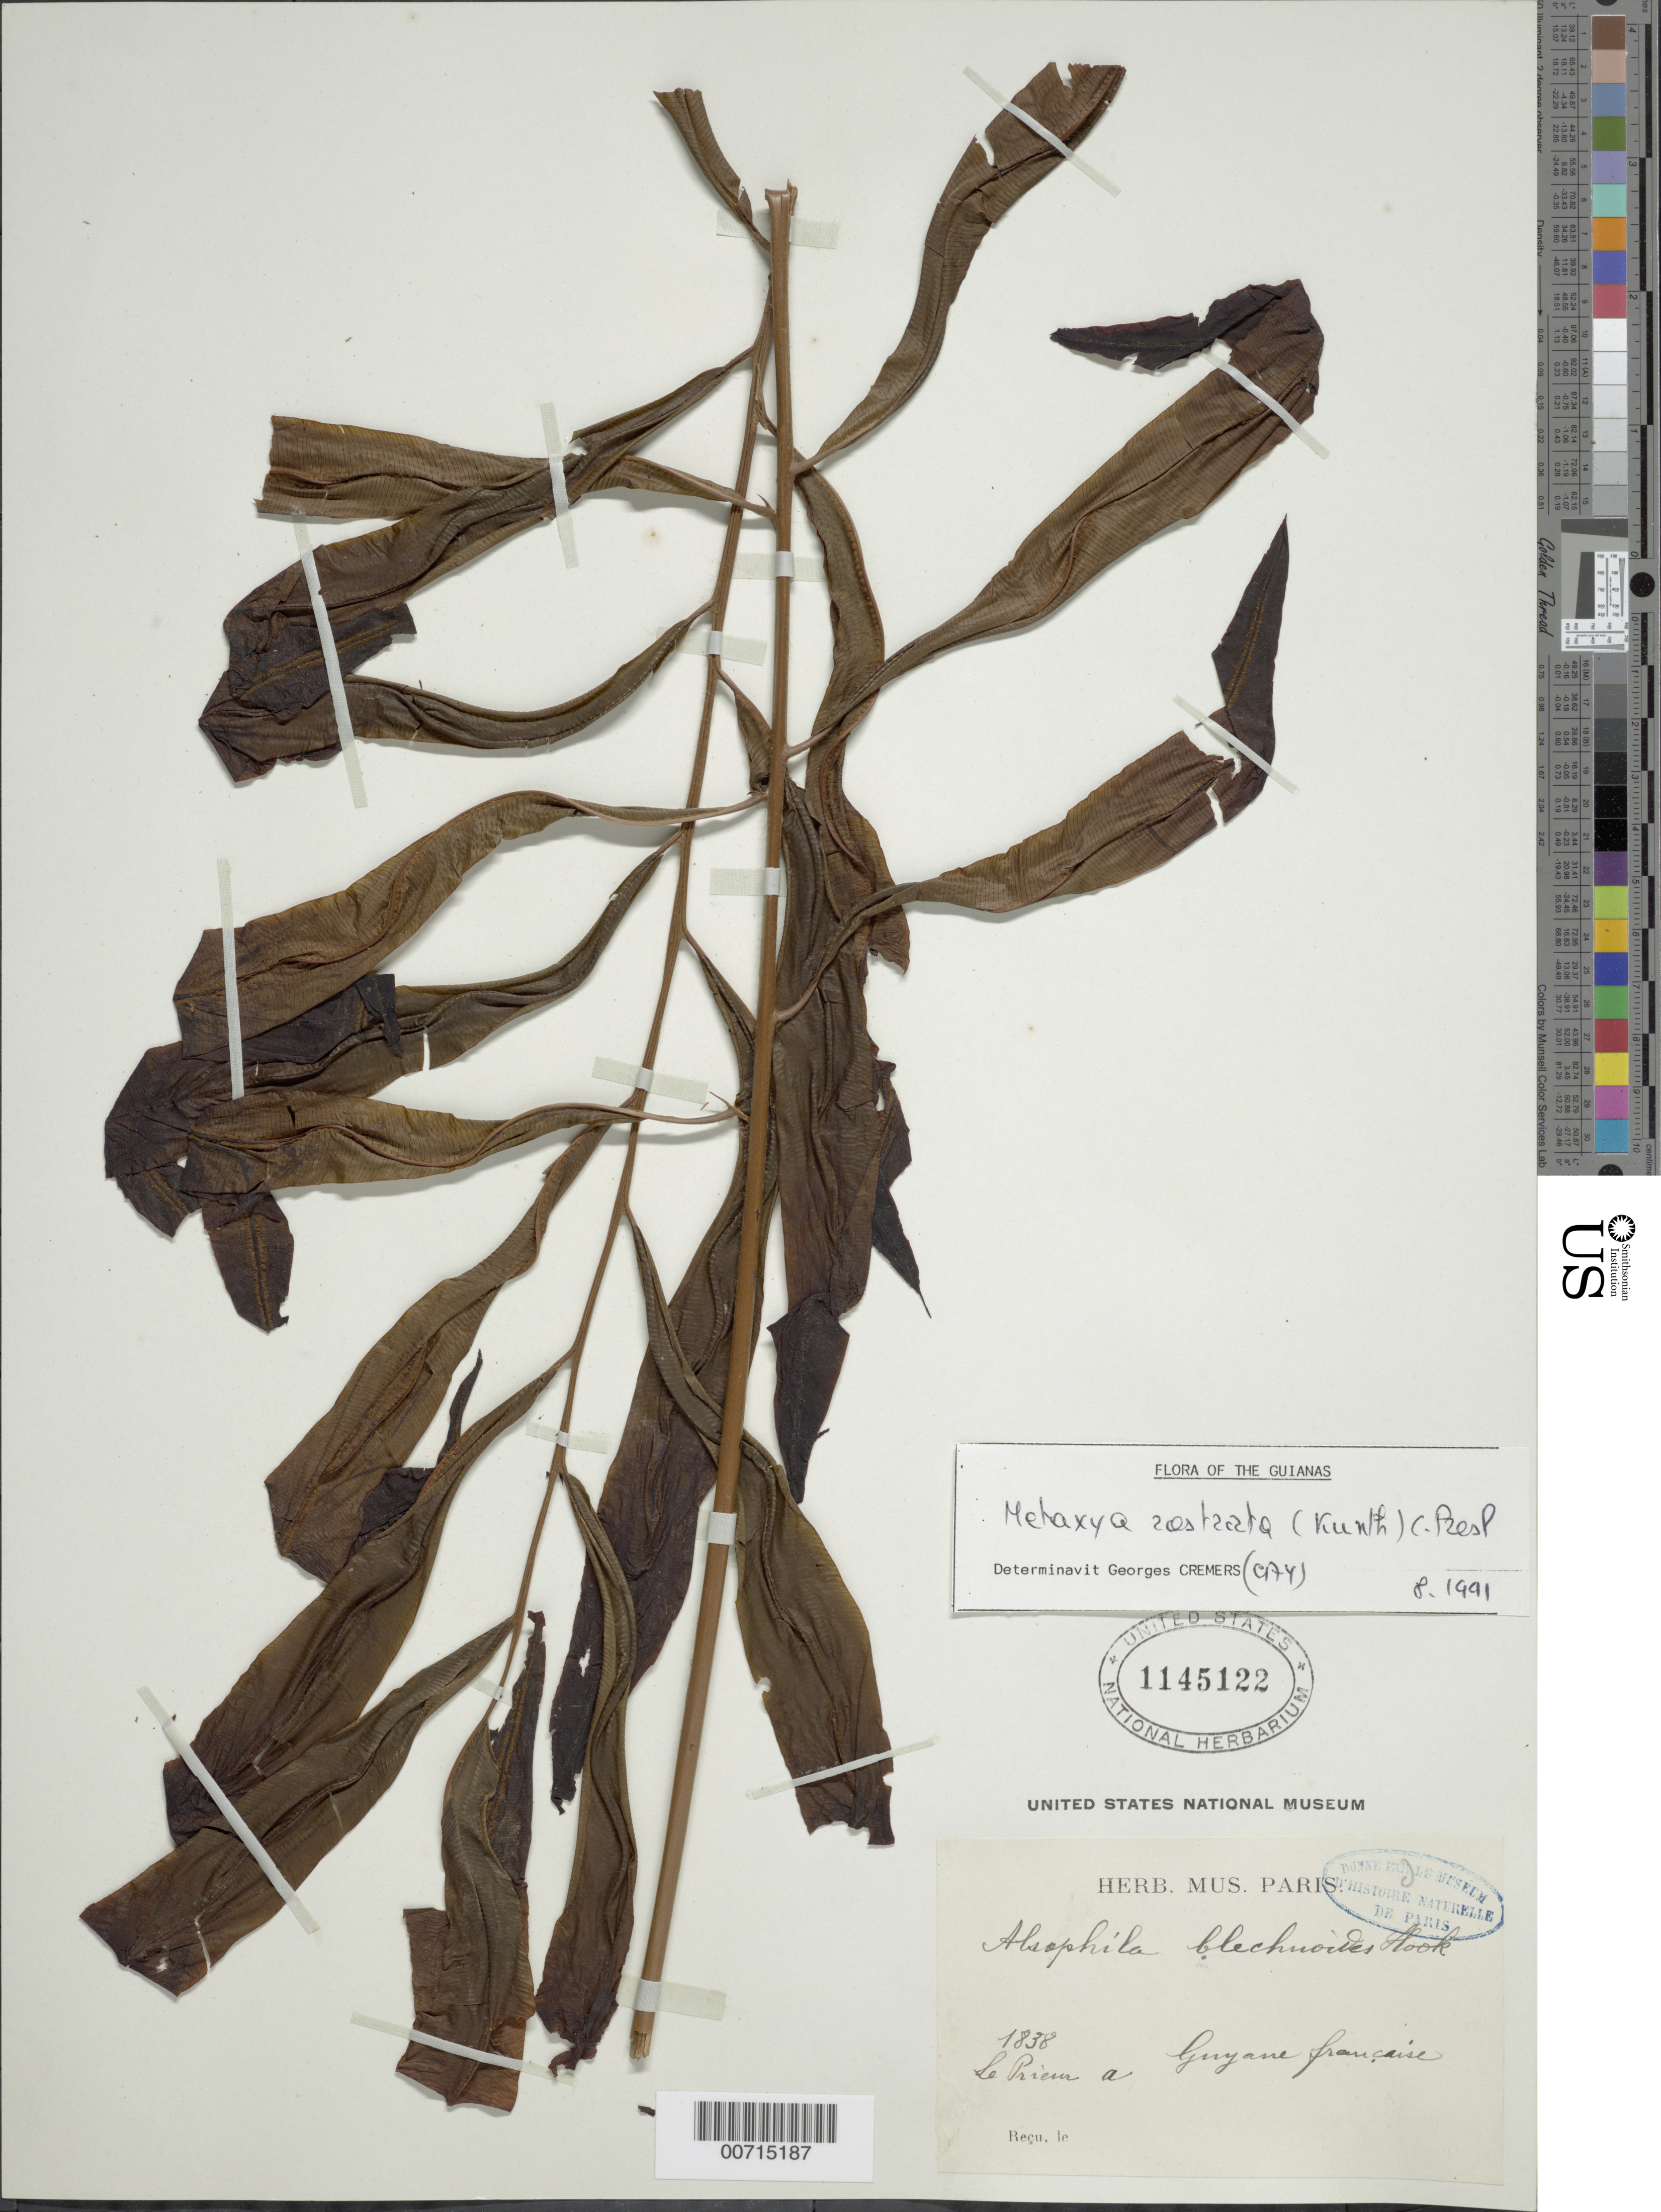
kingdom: Plantae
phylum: Tracheophyta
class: Polypodiopsida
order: Cyatheales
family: Metaxyaceae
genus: Metaxya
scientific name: Metaxya rostrata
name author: (Kunth) C. Presl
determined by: Cremers, Georges A.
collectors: F. M. R. Leprieur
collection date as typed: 1838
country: French Guiana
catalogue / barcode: US 1145122